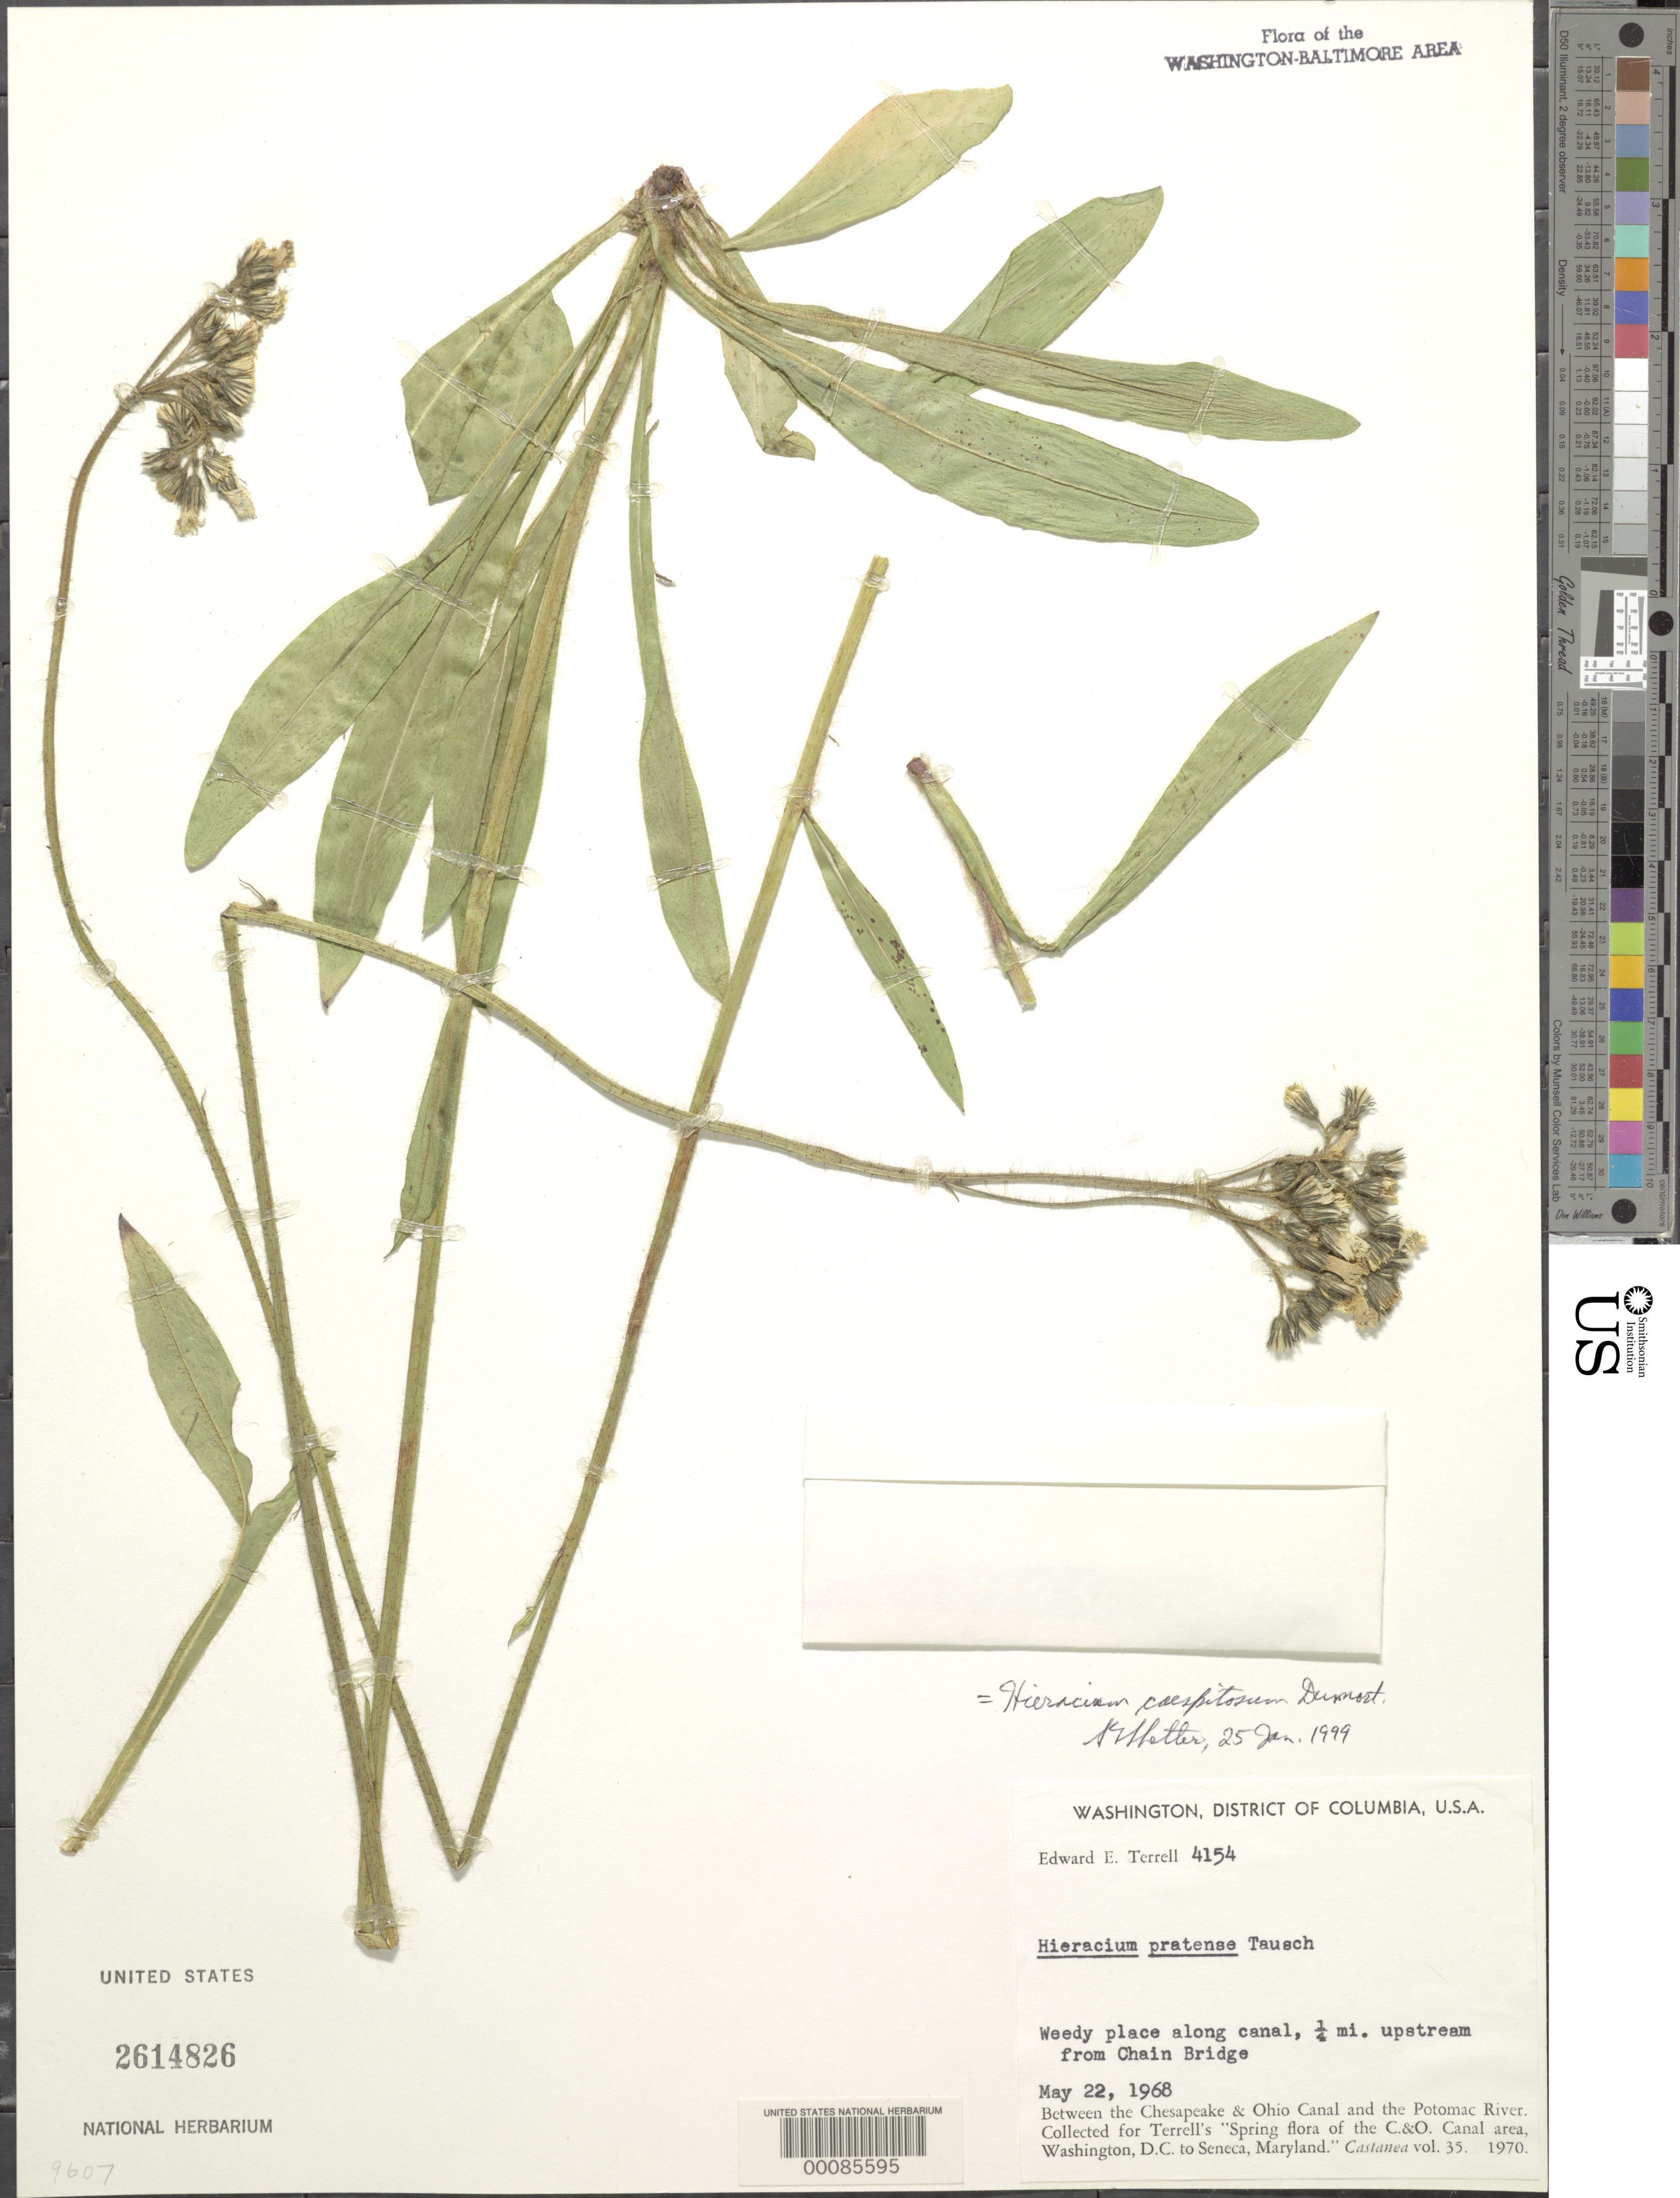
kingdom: Plantae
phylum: Tracheophyta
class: Magnoliopsida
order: Asterales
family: Asteraceae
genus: Pilosella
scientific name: Pilosella caespitosa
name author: (Dumort.) P. D. Sell & C. West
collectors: E. E. Terrell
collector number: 4154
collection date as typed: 22 May 1968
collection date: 1968-05-22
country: United States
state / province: District of Columbia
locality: Canal upstream from Chain Bridge C. & O. Canal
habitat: Weedy place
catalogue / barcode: US 2614826